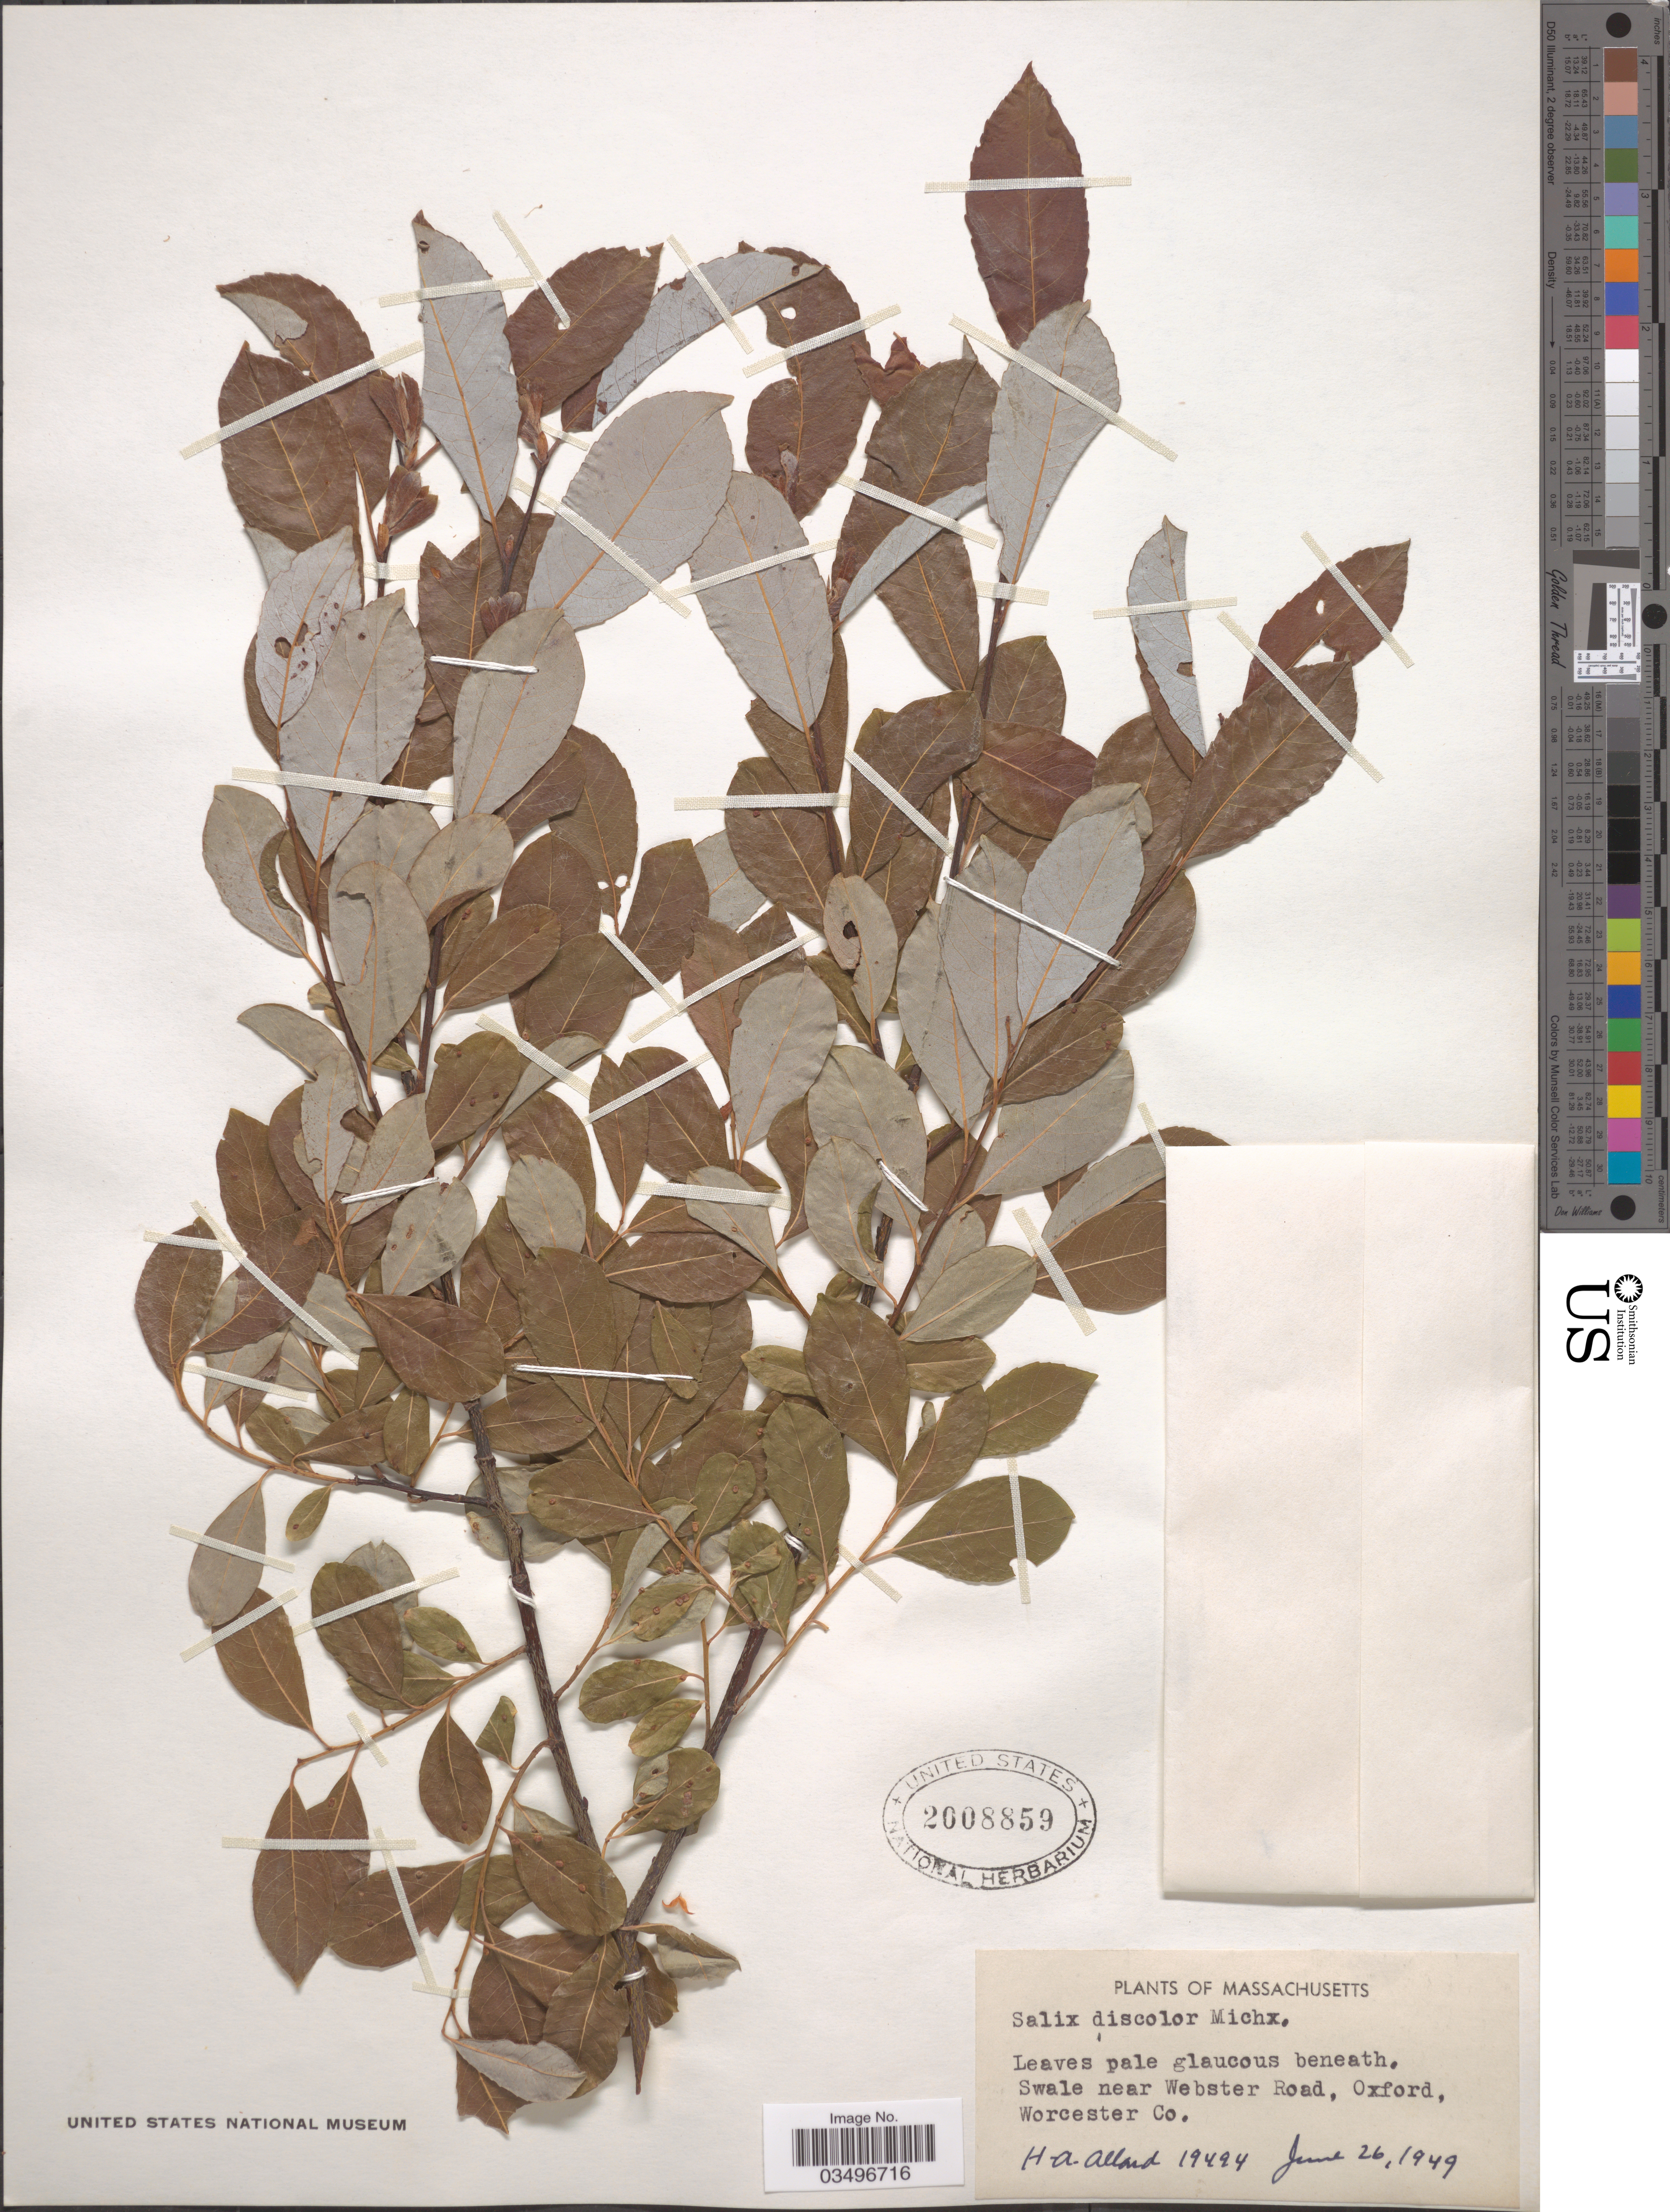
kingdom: Plantae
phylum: Tracheophyta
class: Magnoliopsida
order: Malpighiales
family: Salicaceae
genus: Salix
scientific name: Salix discolor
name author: Muhl.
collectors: H. A. Allard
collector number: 19494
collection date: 1949-06-26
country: United States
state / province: Massachusetts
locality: Swale near Webster Road, Oxford, Worcester Co.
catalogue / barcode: US 2008859